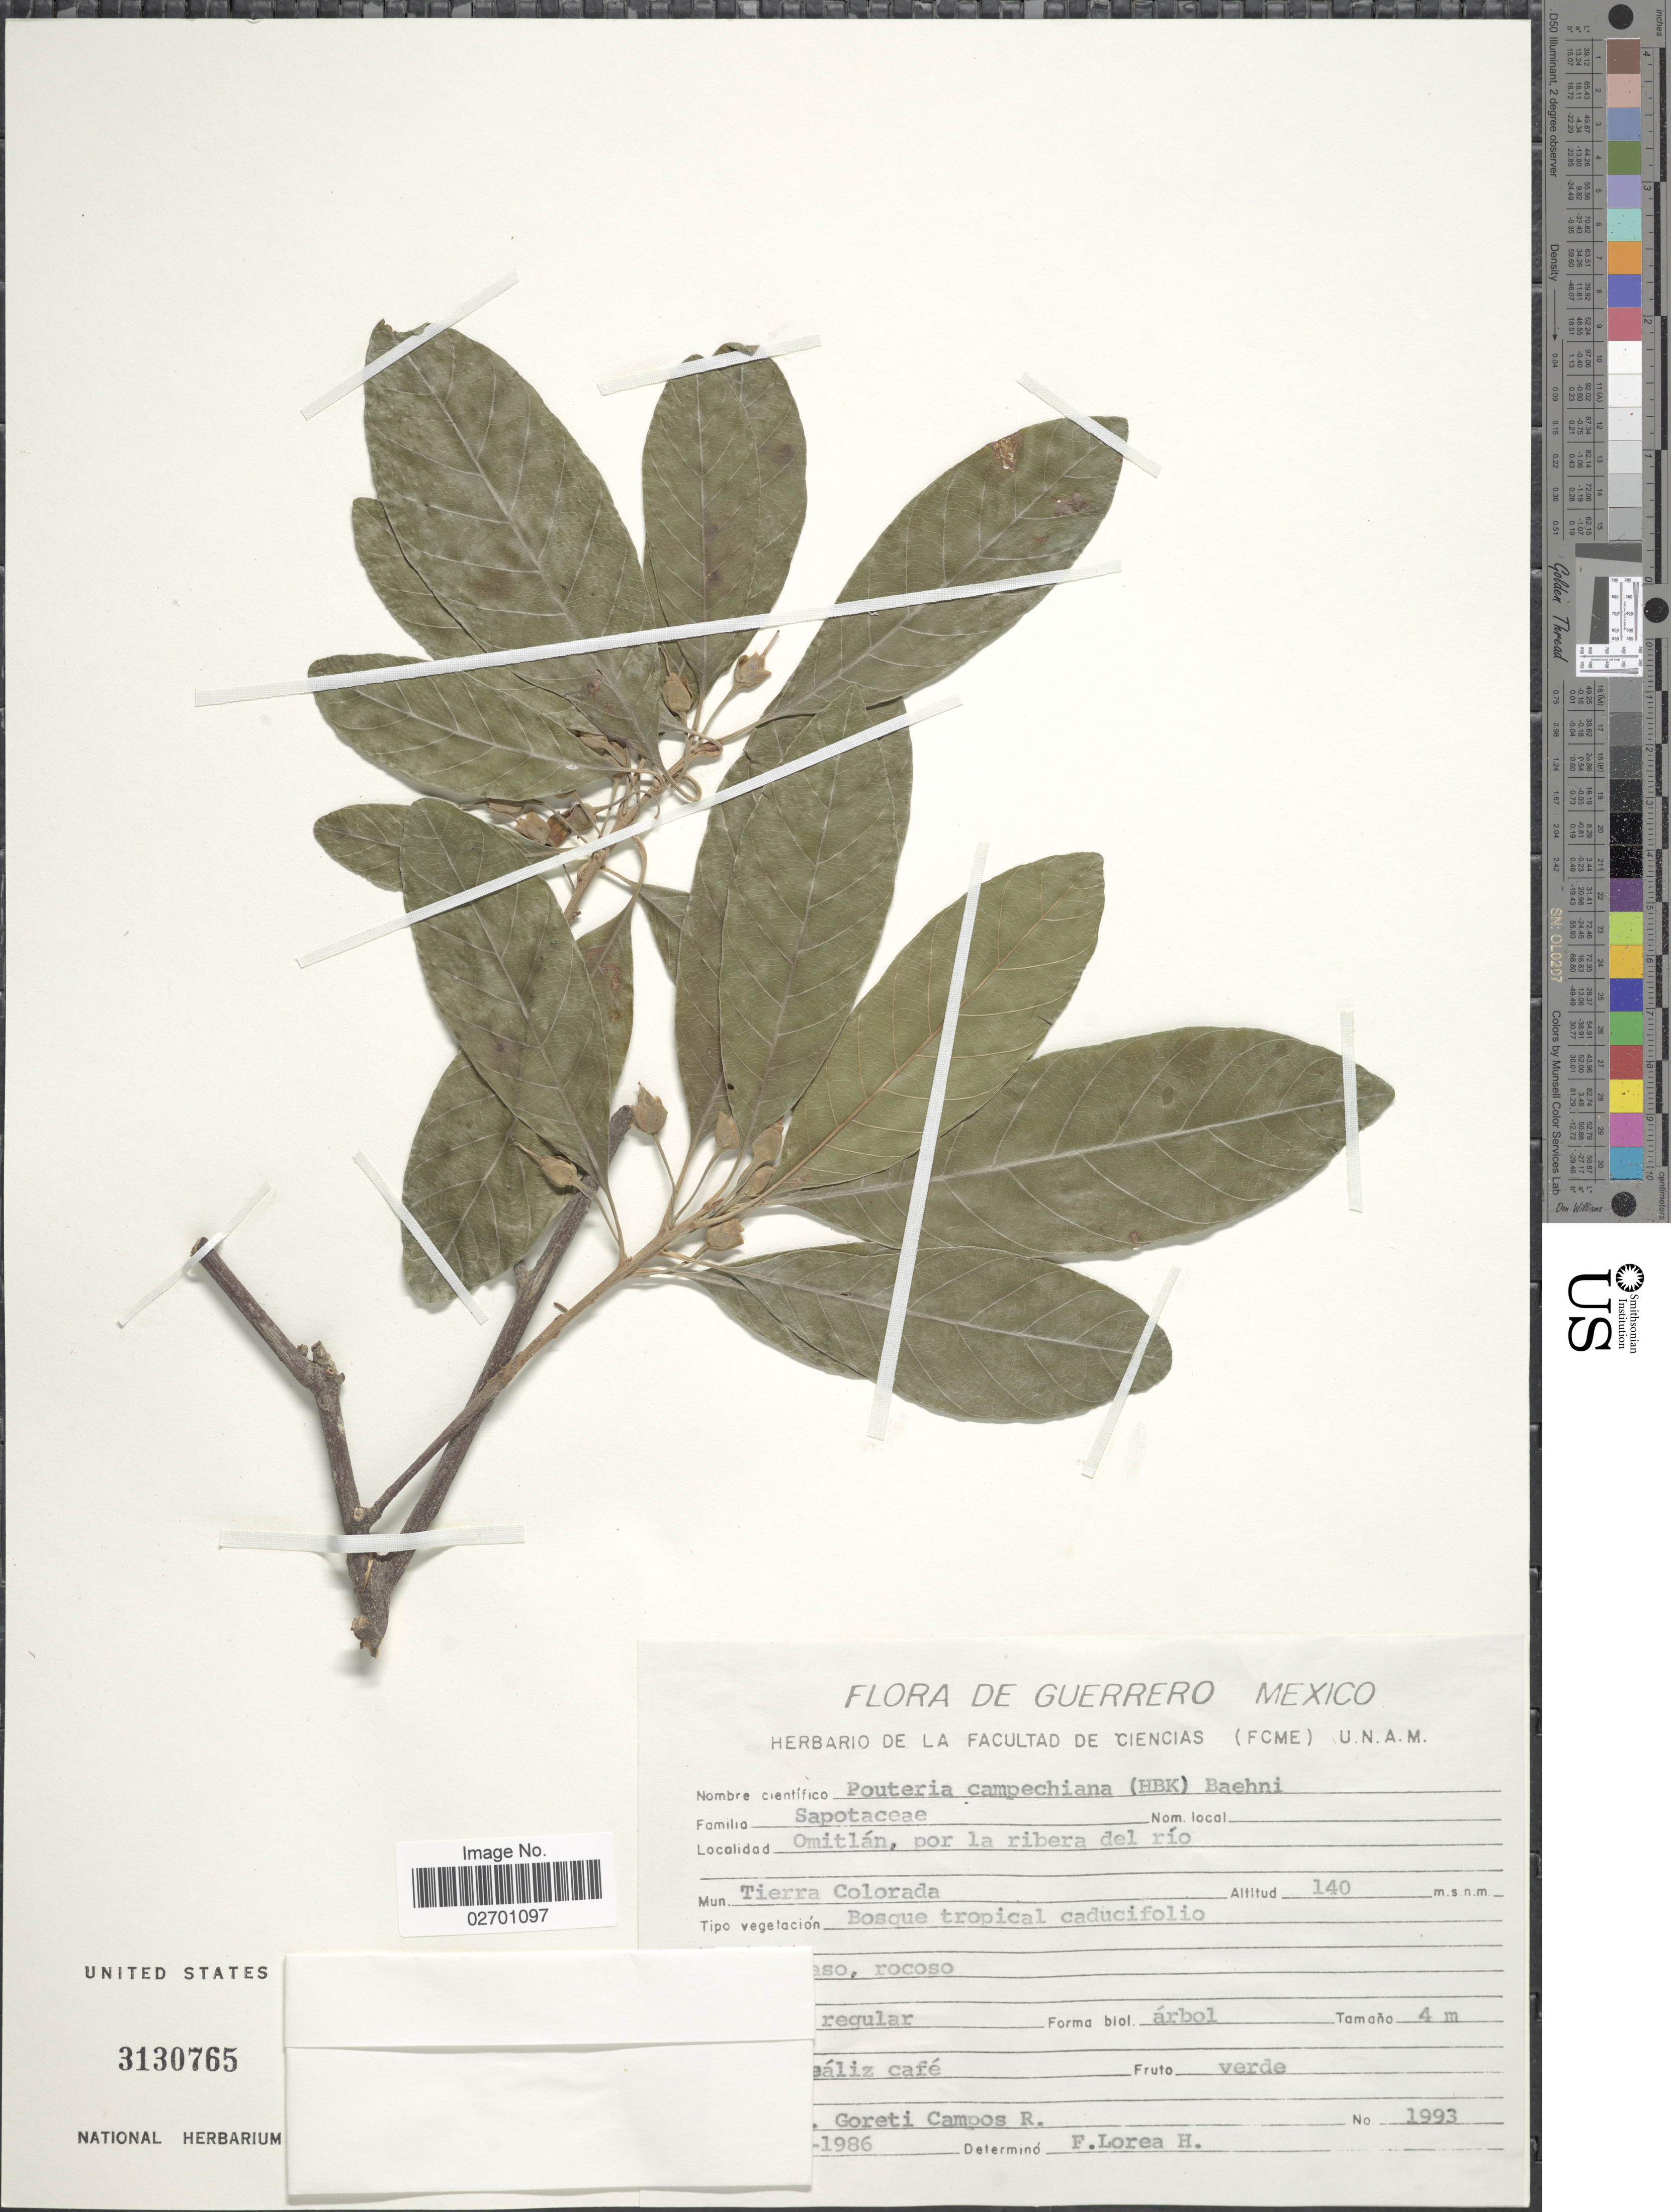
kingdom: Plantae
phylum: Tracheophyta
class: Magnoliopsida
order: Ericales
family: Sapotaceae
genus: Pouteria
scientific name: Pouteria campechiana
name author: (Kunth) Baehni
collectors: G. Campos R.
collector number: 1993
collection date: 1986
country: Mexico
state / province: Guerrero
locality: Omitlan, por la ribera del rio. Tierra Colorado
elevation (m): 140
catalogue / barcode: US 3130765